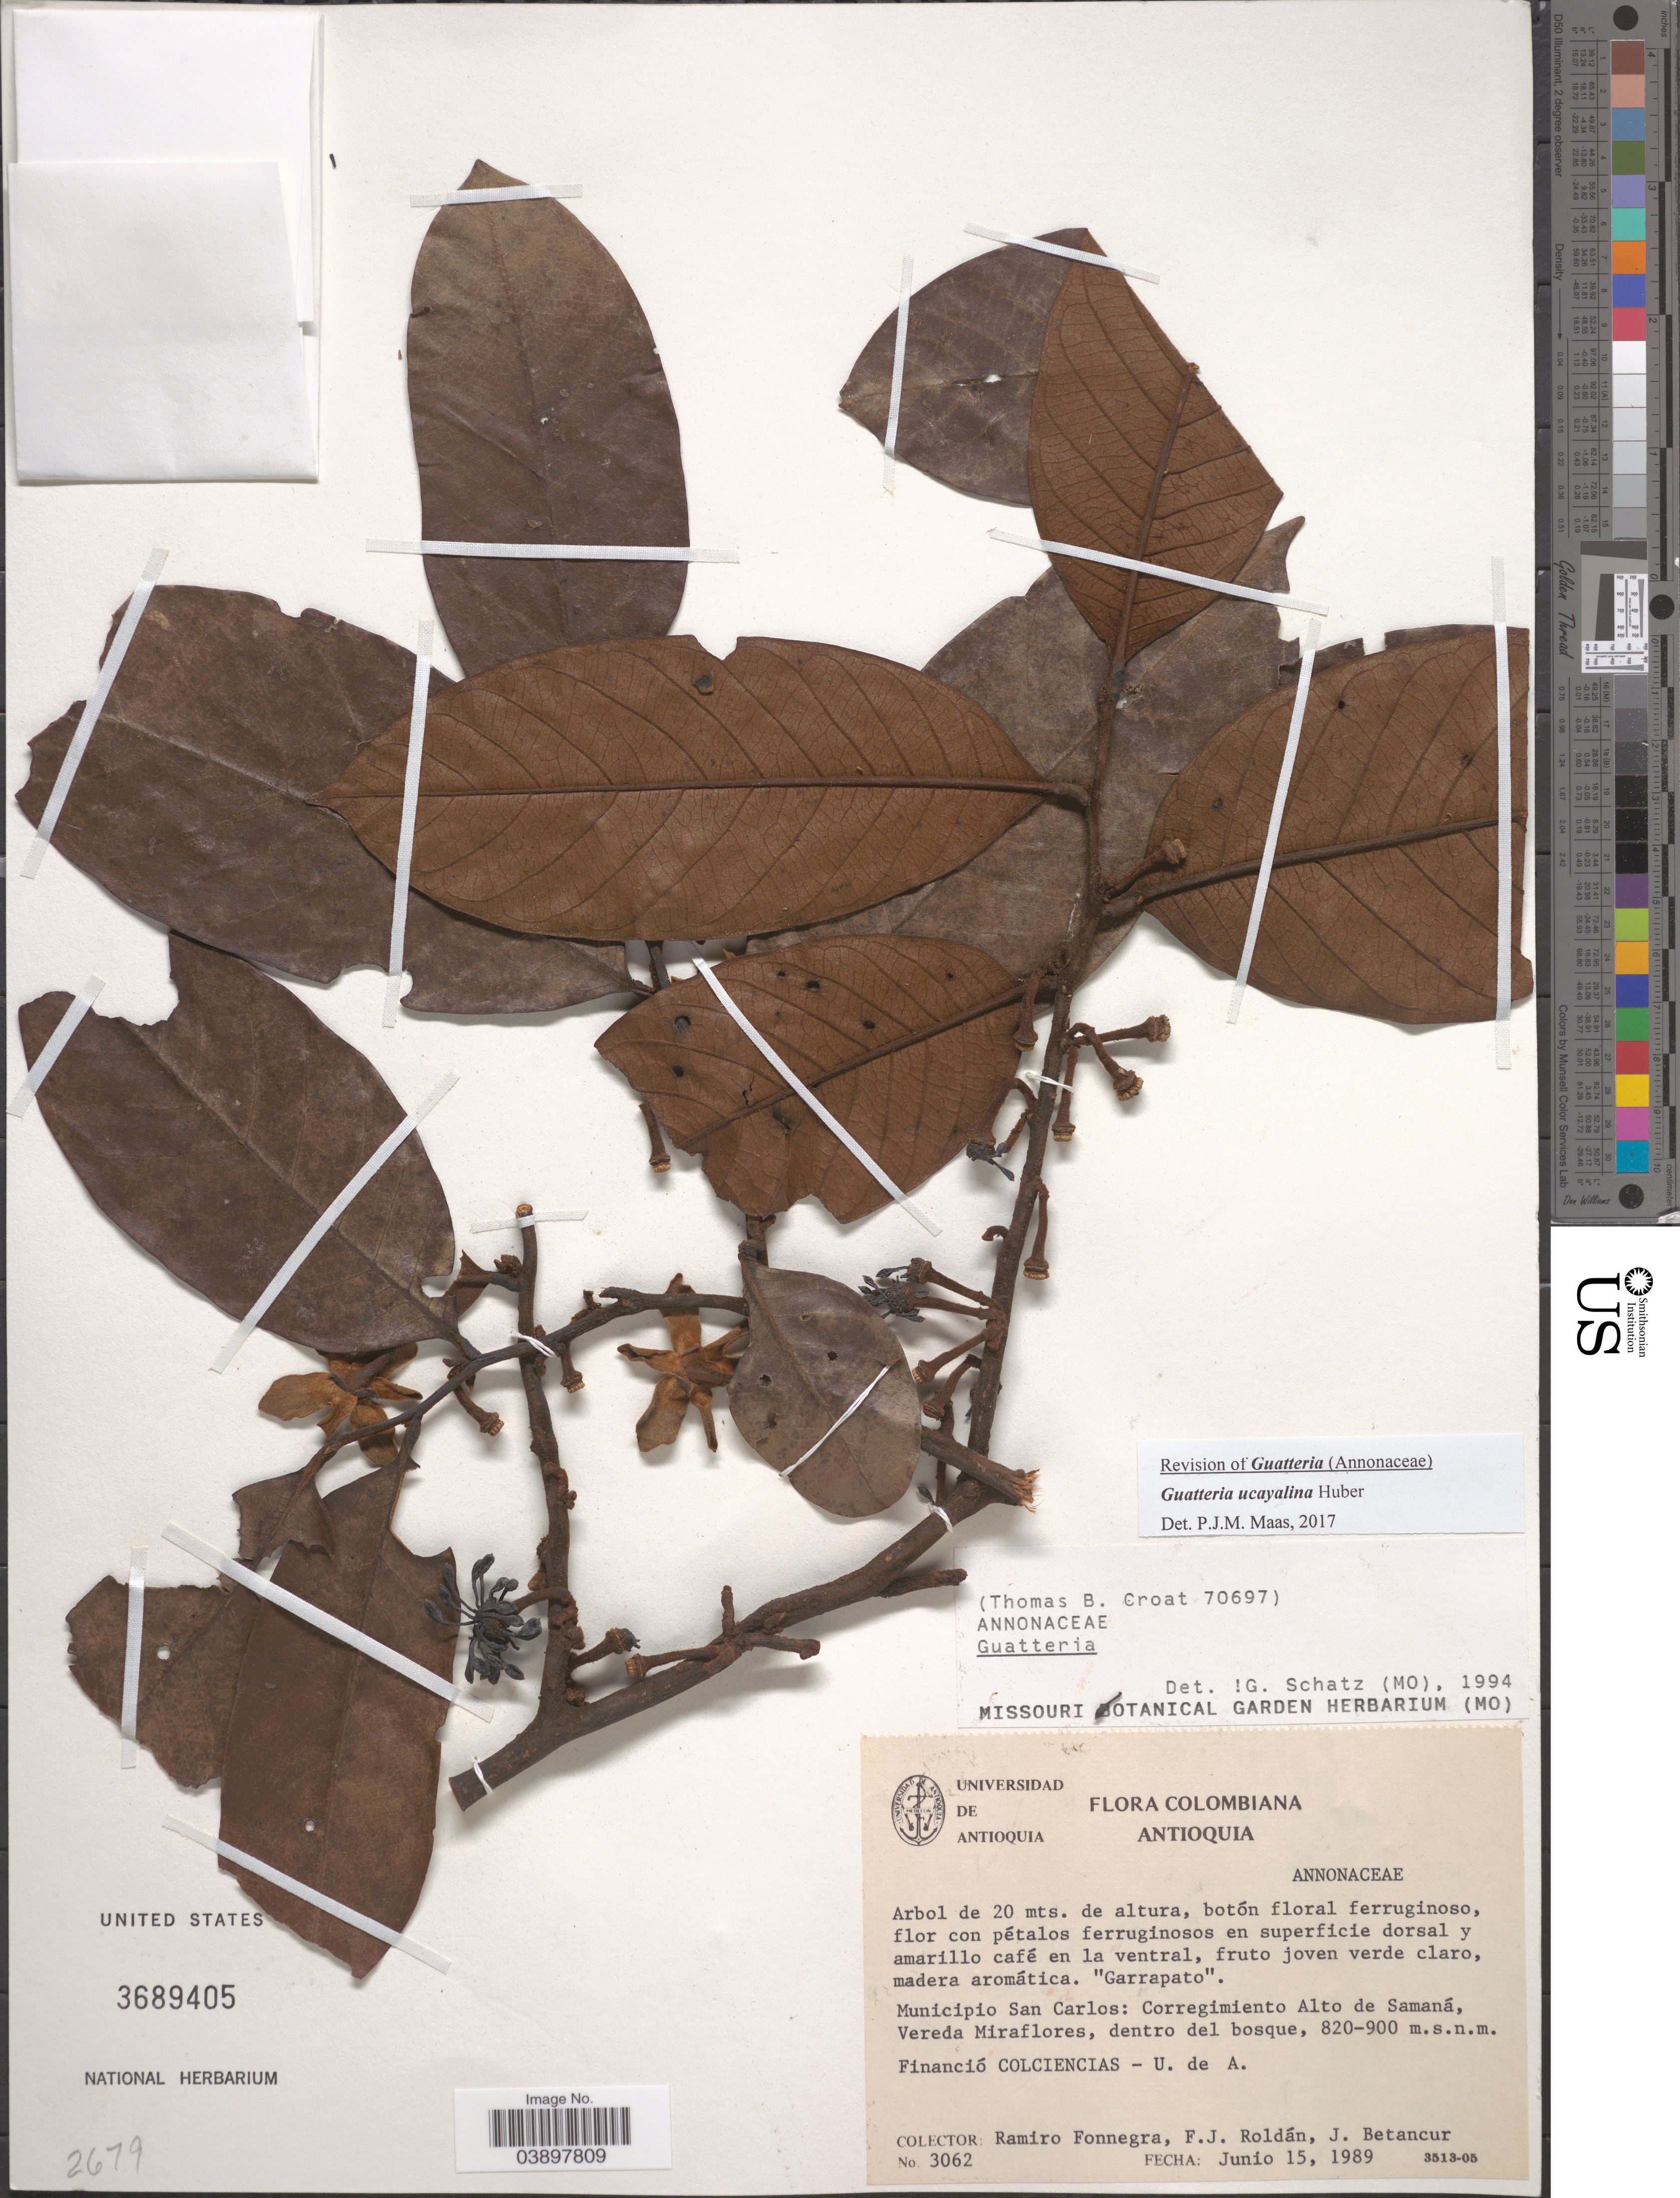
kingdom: Plantae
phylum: Tracheophyta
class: Magnoliopsida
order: Magnoliales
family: Annonaceae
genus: Guatteria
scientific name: Guatteria ucayalina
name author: Huber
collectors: R. Fonnegra, F. J. Roldán & J. Betancur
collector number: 3062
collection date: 1989-06-15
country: Colombia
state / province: Antioquia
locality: Municipio San Carlos: Corregimiento Alto de Samaná, Vereda Miraflores.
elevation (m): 820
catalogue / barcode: US 3689405